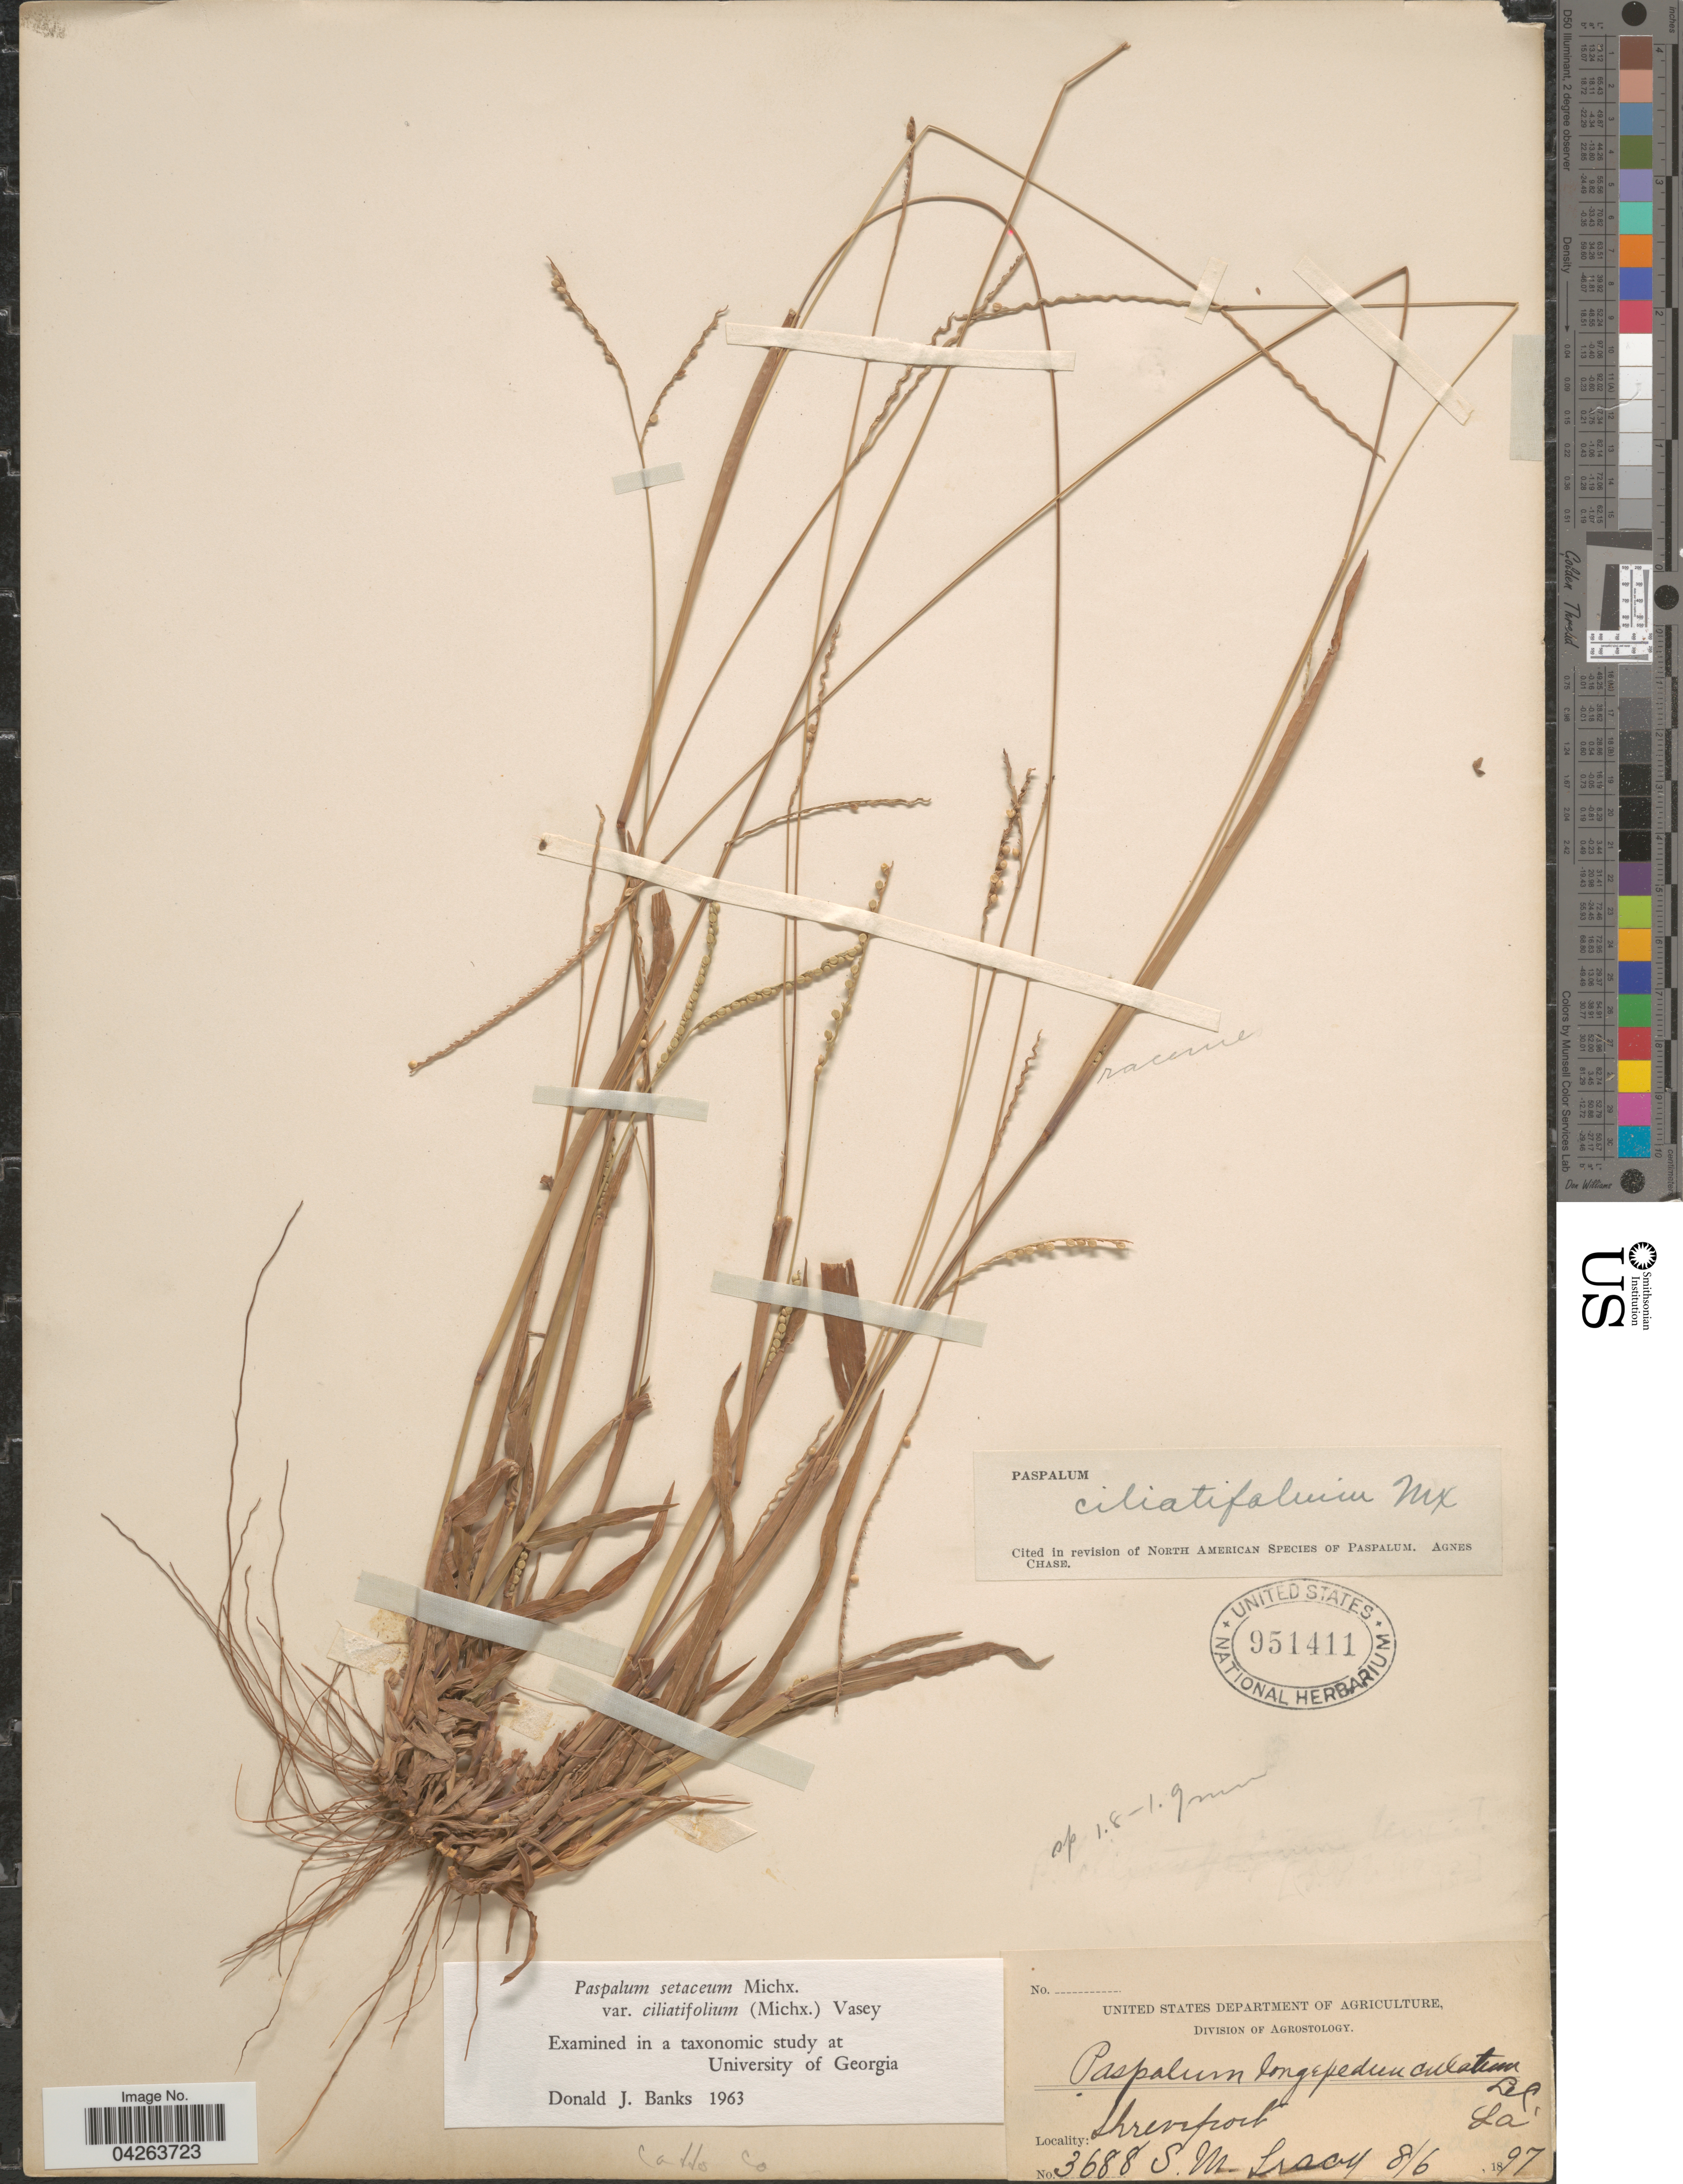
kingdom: Plantae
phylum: Tracheophyta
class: Liliopsida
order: Poales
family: Poaceae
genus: Paspalum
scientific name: Paspalum setaceum var. ciliatifolium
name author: (Michx.) Vasey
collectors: S. M. Tracy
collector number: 3688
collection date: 1897-08-06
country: United States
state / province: Louisiana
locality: Shreveport. Catto Co.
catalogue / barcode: US 951411